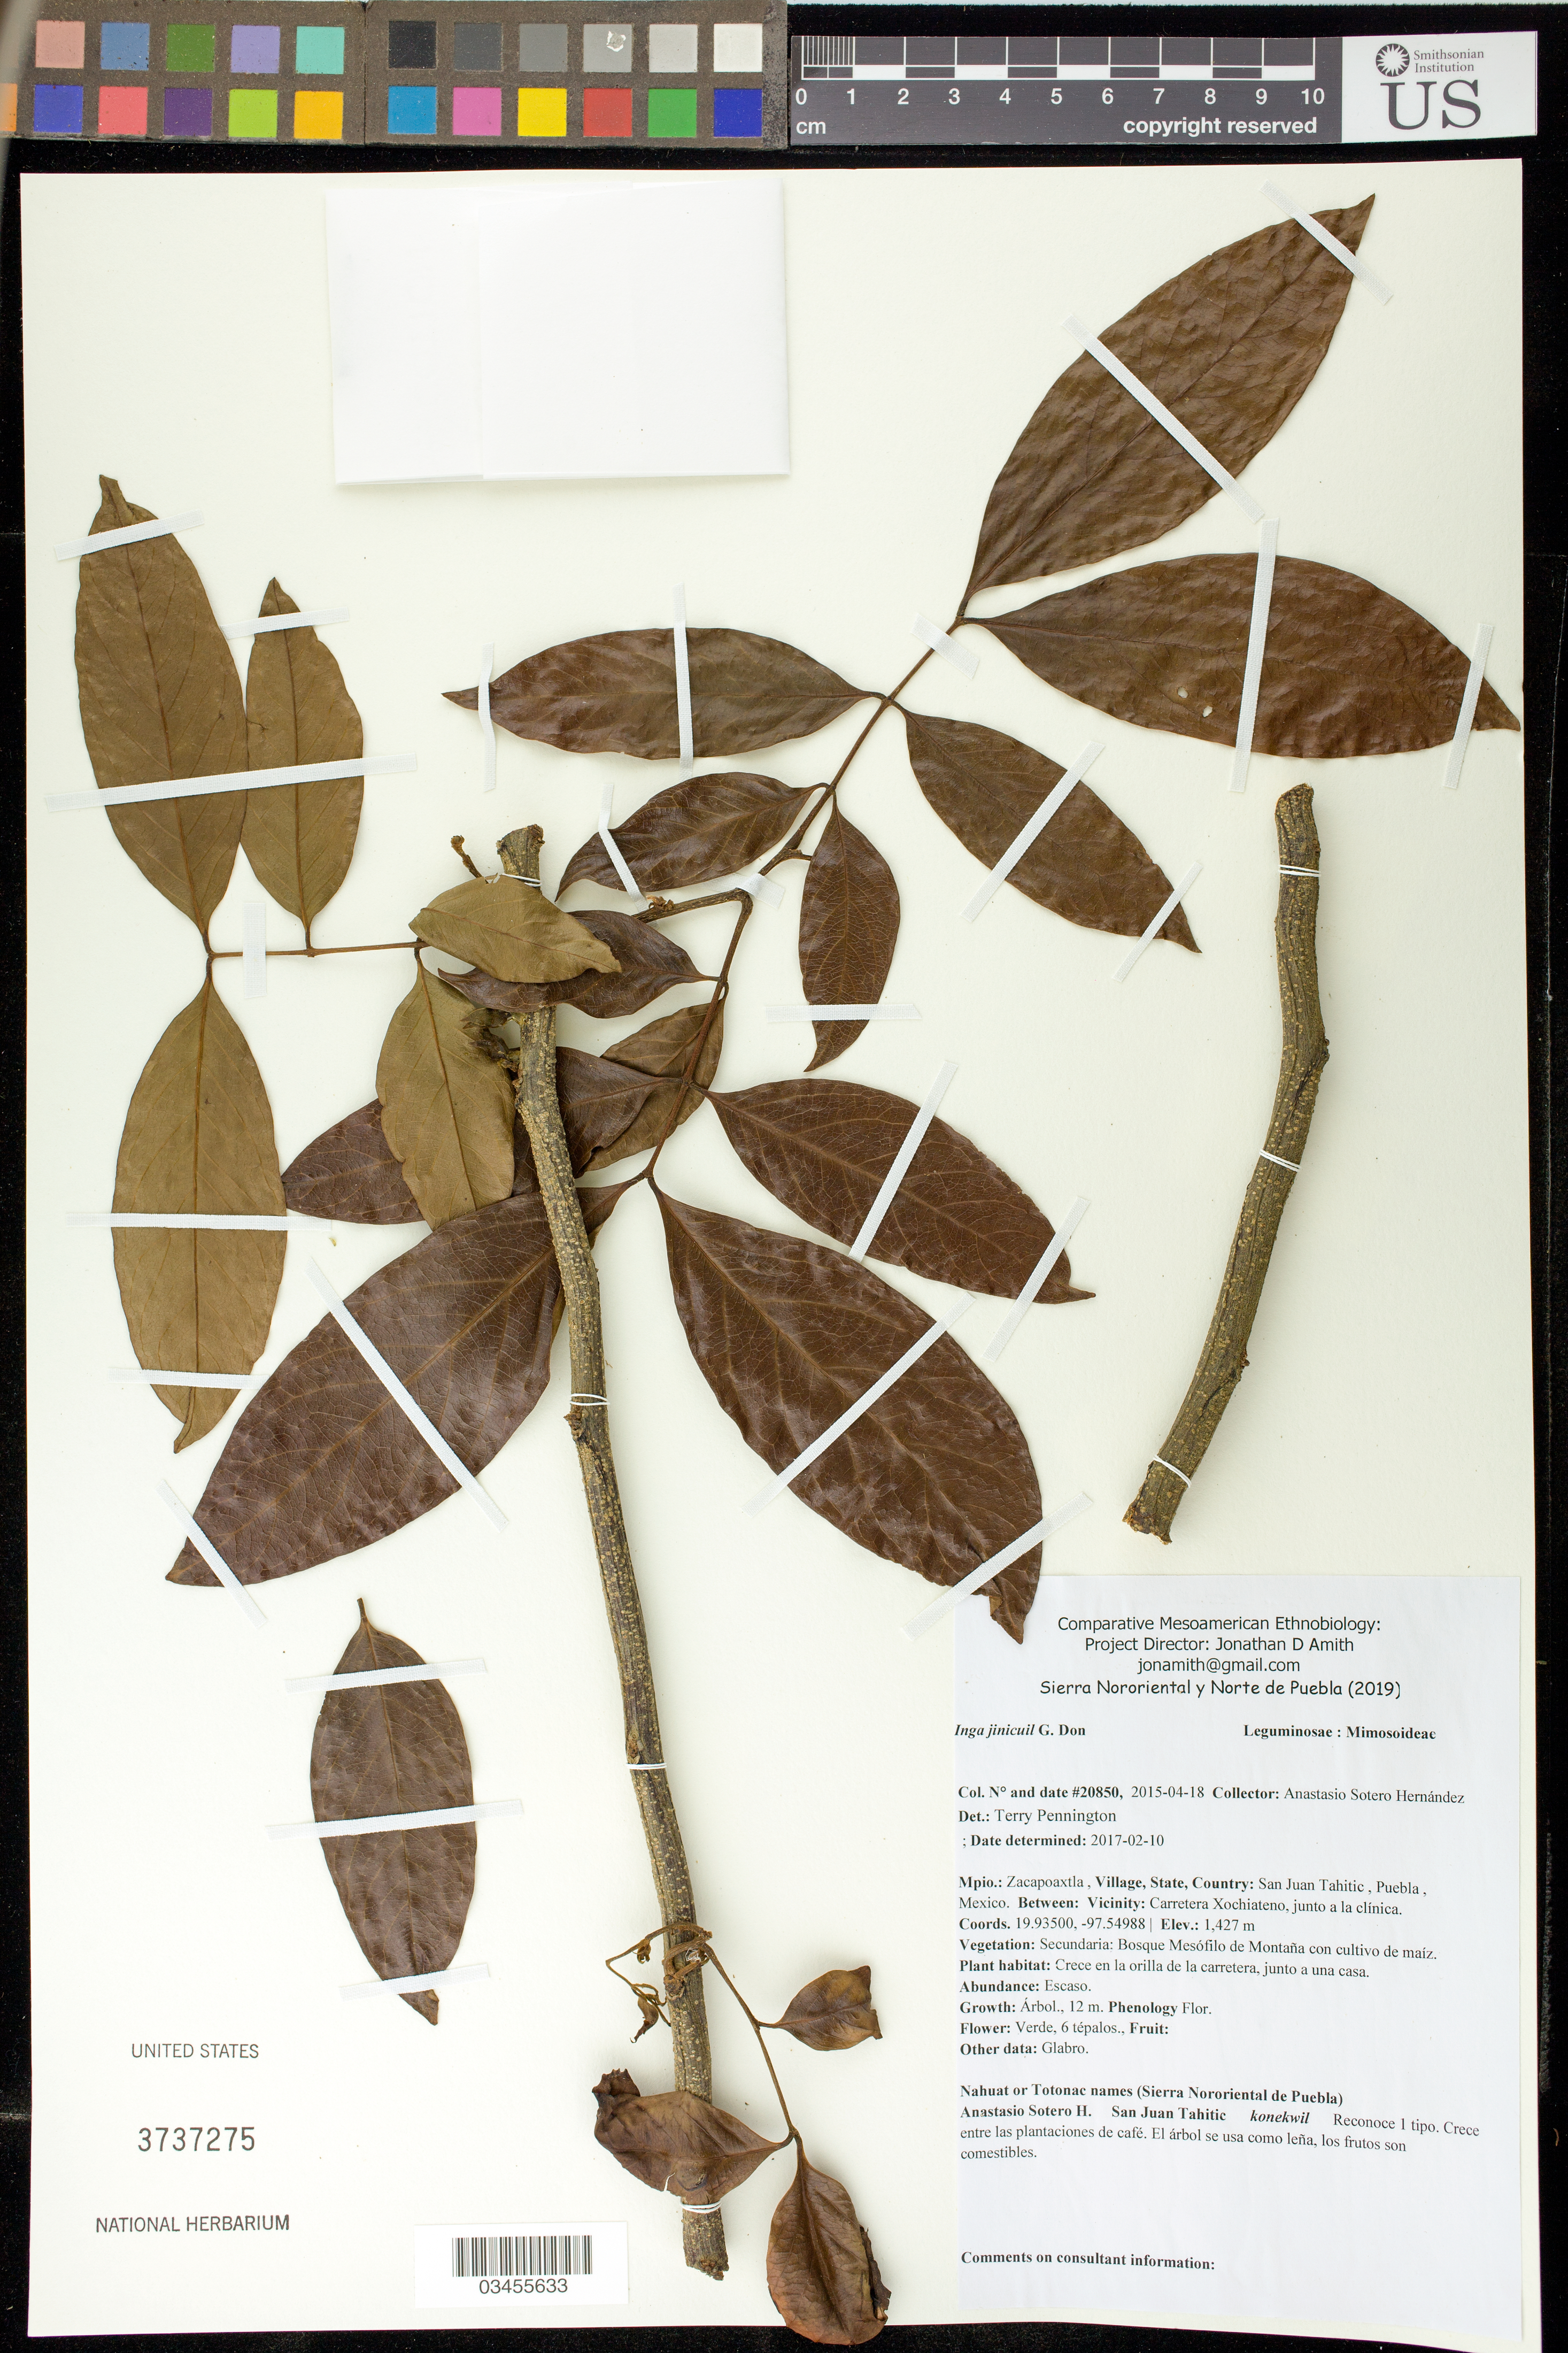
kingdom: Plantae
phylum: Tracheophyta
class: Magnoliopsida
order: Fabales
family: Fabaceae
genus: Inga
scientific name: Inga jinicuil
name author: Schltdl. & Cham. ex G. Don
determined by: Pennington, T.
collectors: A. Sotero H.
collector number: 20850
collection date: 2015-04-18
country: México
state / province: Puebla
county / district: Zacapoaxtla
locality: PUEBLO: San Juan Tahitic; LOCALIDAD EXACTA: Carretera Xochiateno, junto a la clínica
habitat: Bosque mesófilo de montaña con cultivo de maíz | Crece en la orilla de la carretera, junto a una casa.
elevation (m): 1427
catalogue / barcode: US 3737275